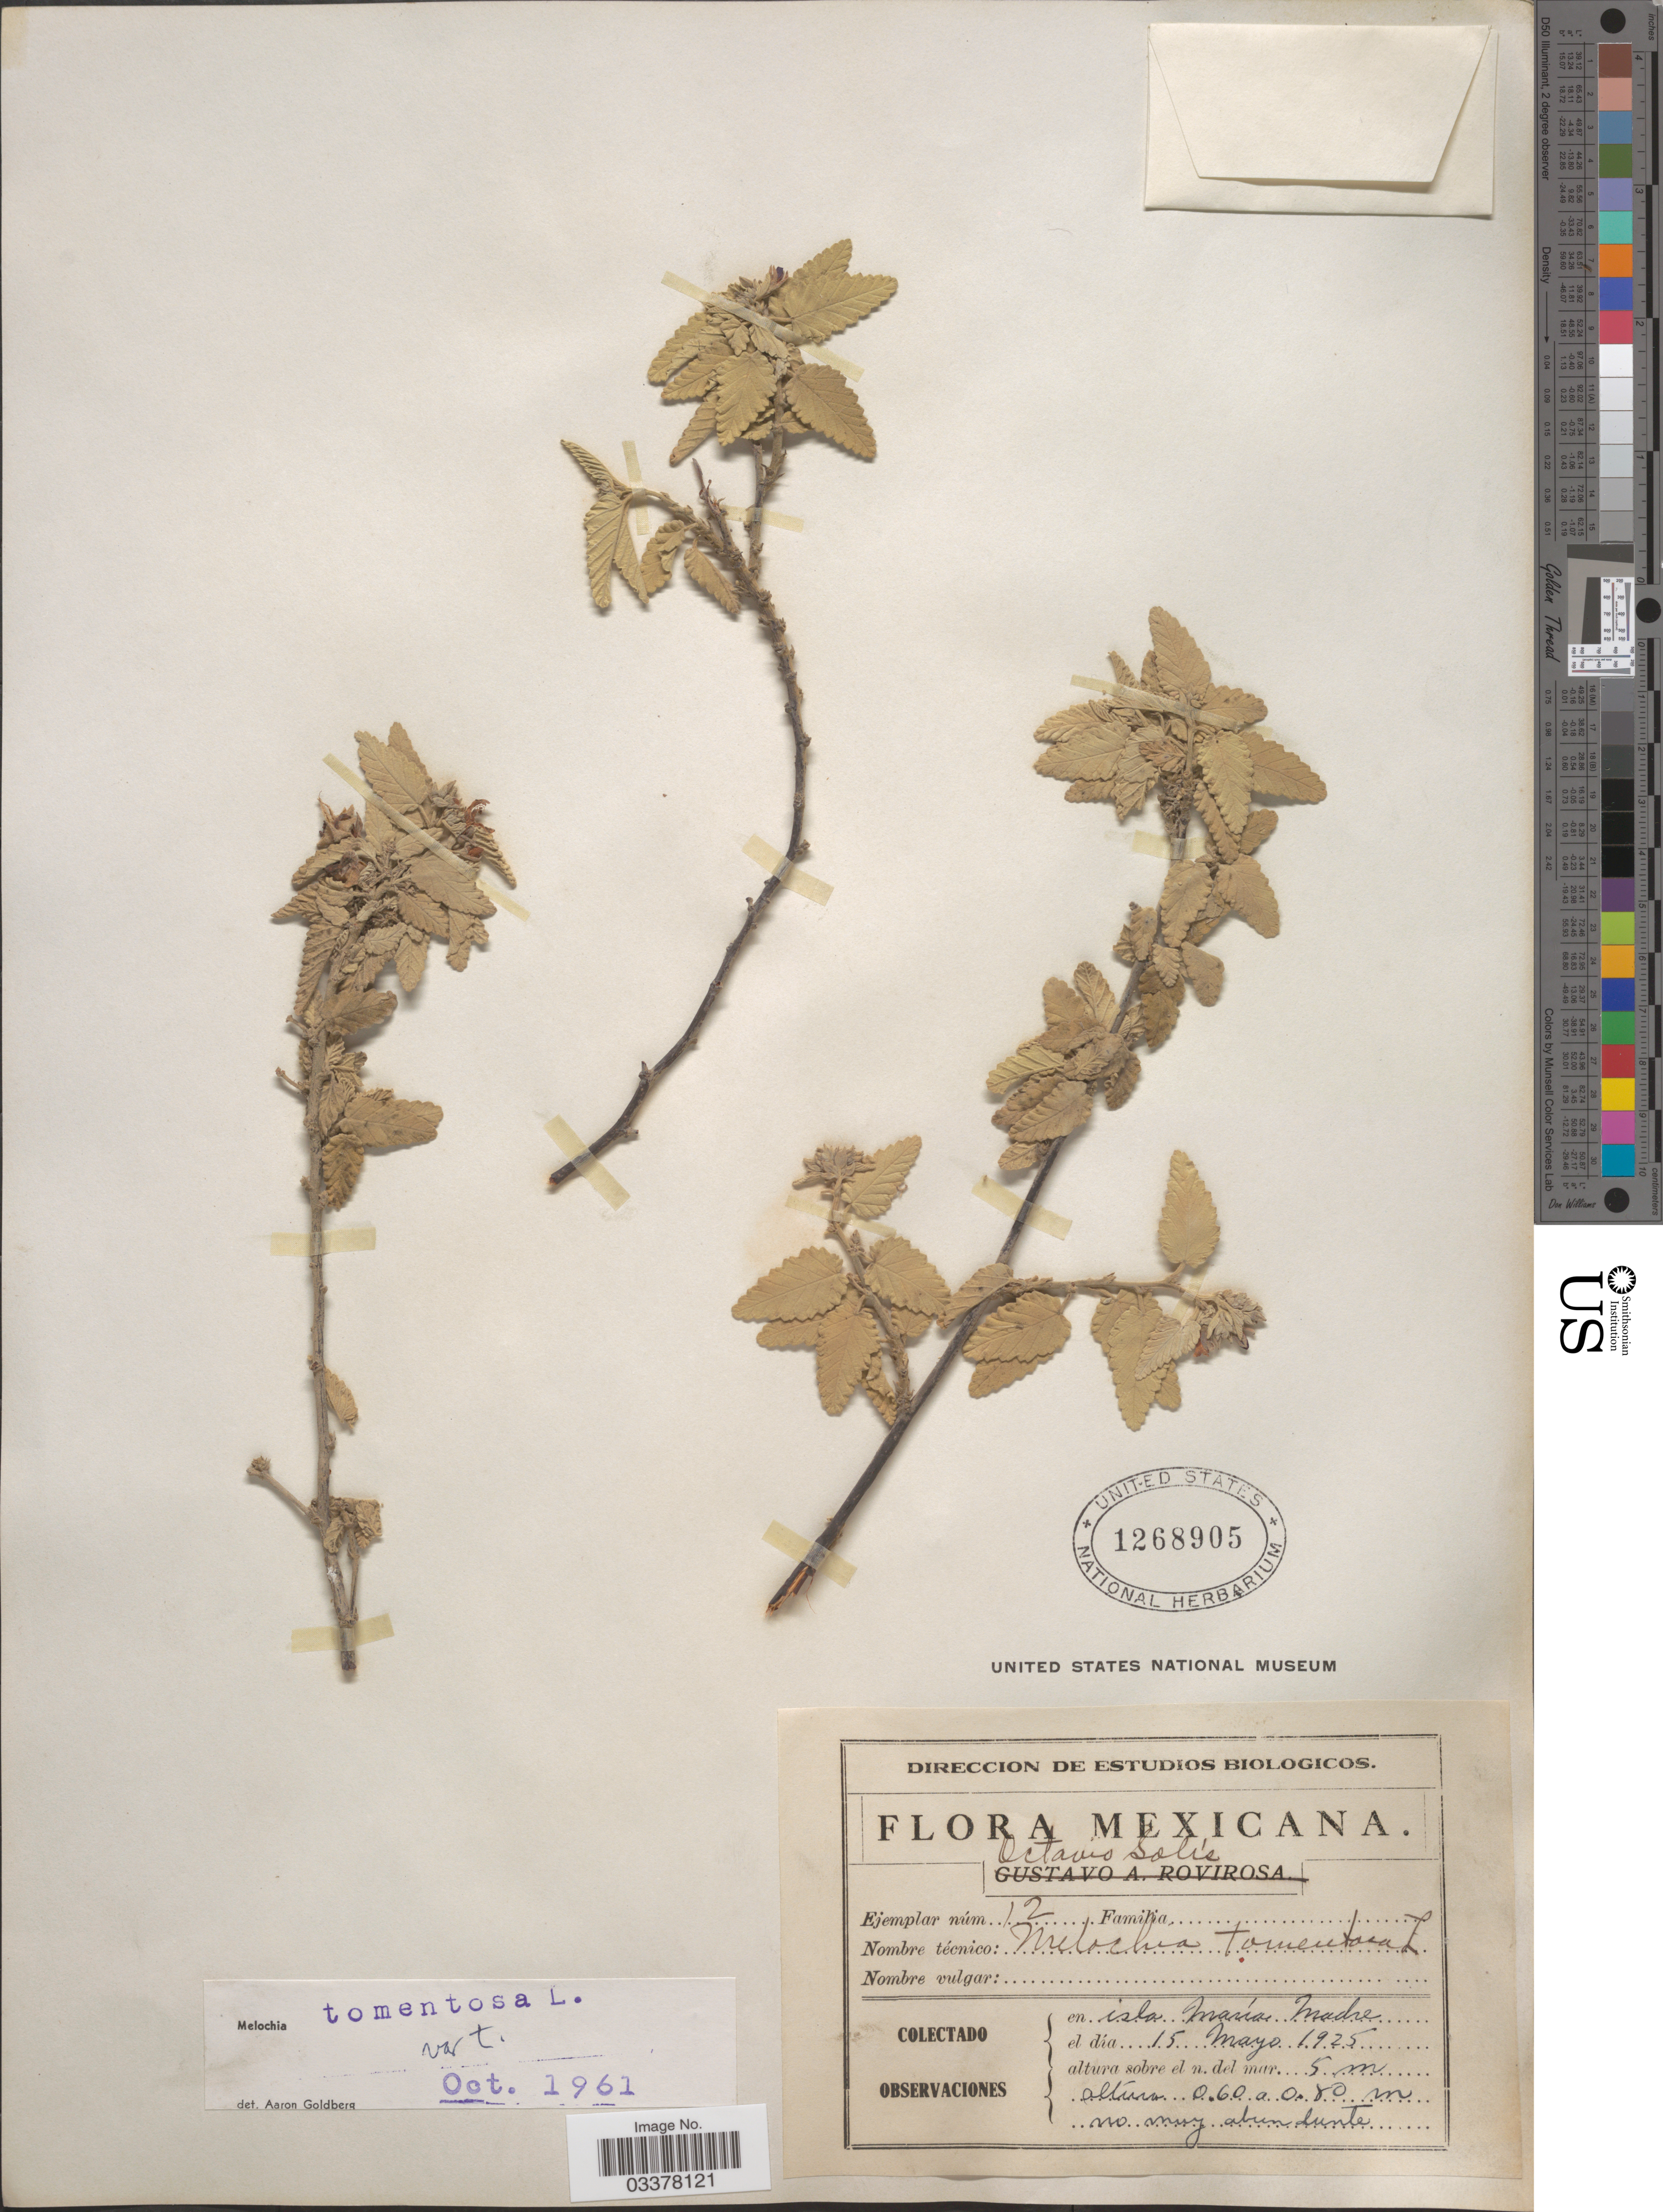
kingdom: Plantae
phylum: Tracheophyta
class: Magnoliopsida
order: Malvales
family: Malvaceae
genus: Melochia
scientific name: Melochia tomentosa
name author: L.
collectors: O. Solis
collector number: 12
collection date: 1925-05-15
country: Mexico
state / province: Nayarit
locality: Isla María Madre.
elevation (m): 5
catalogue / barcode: US 1268905